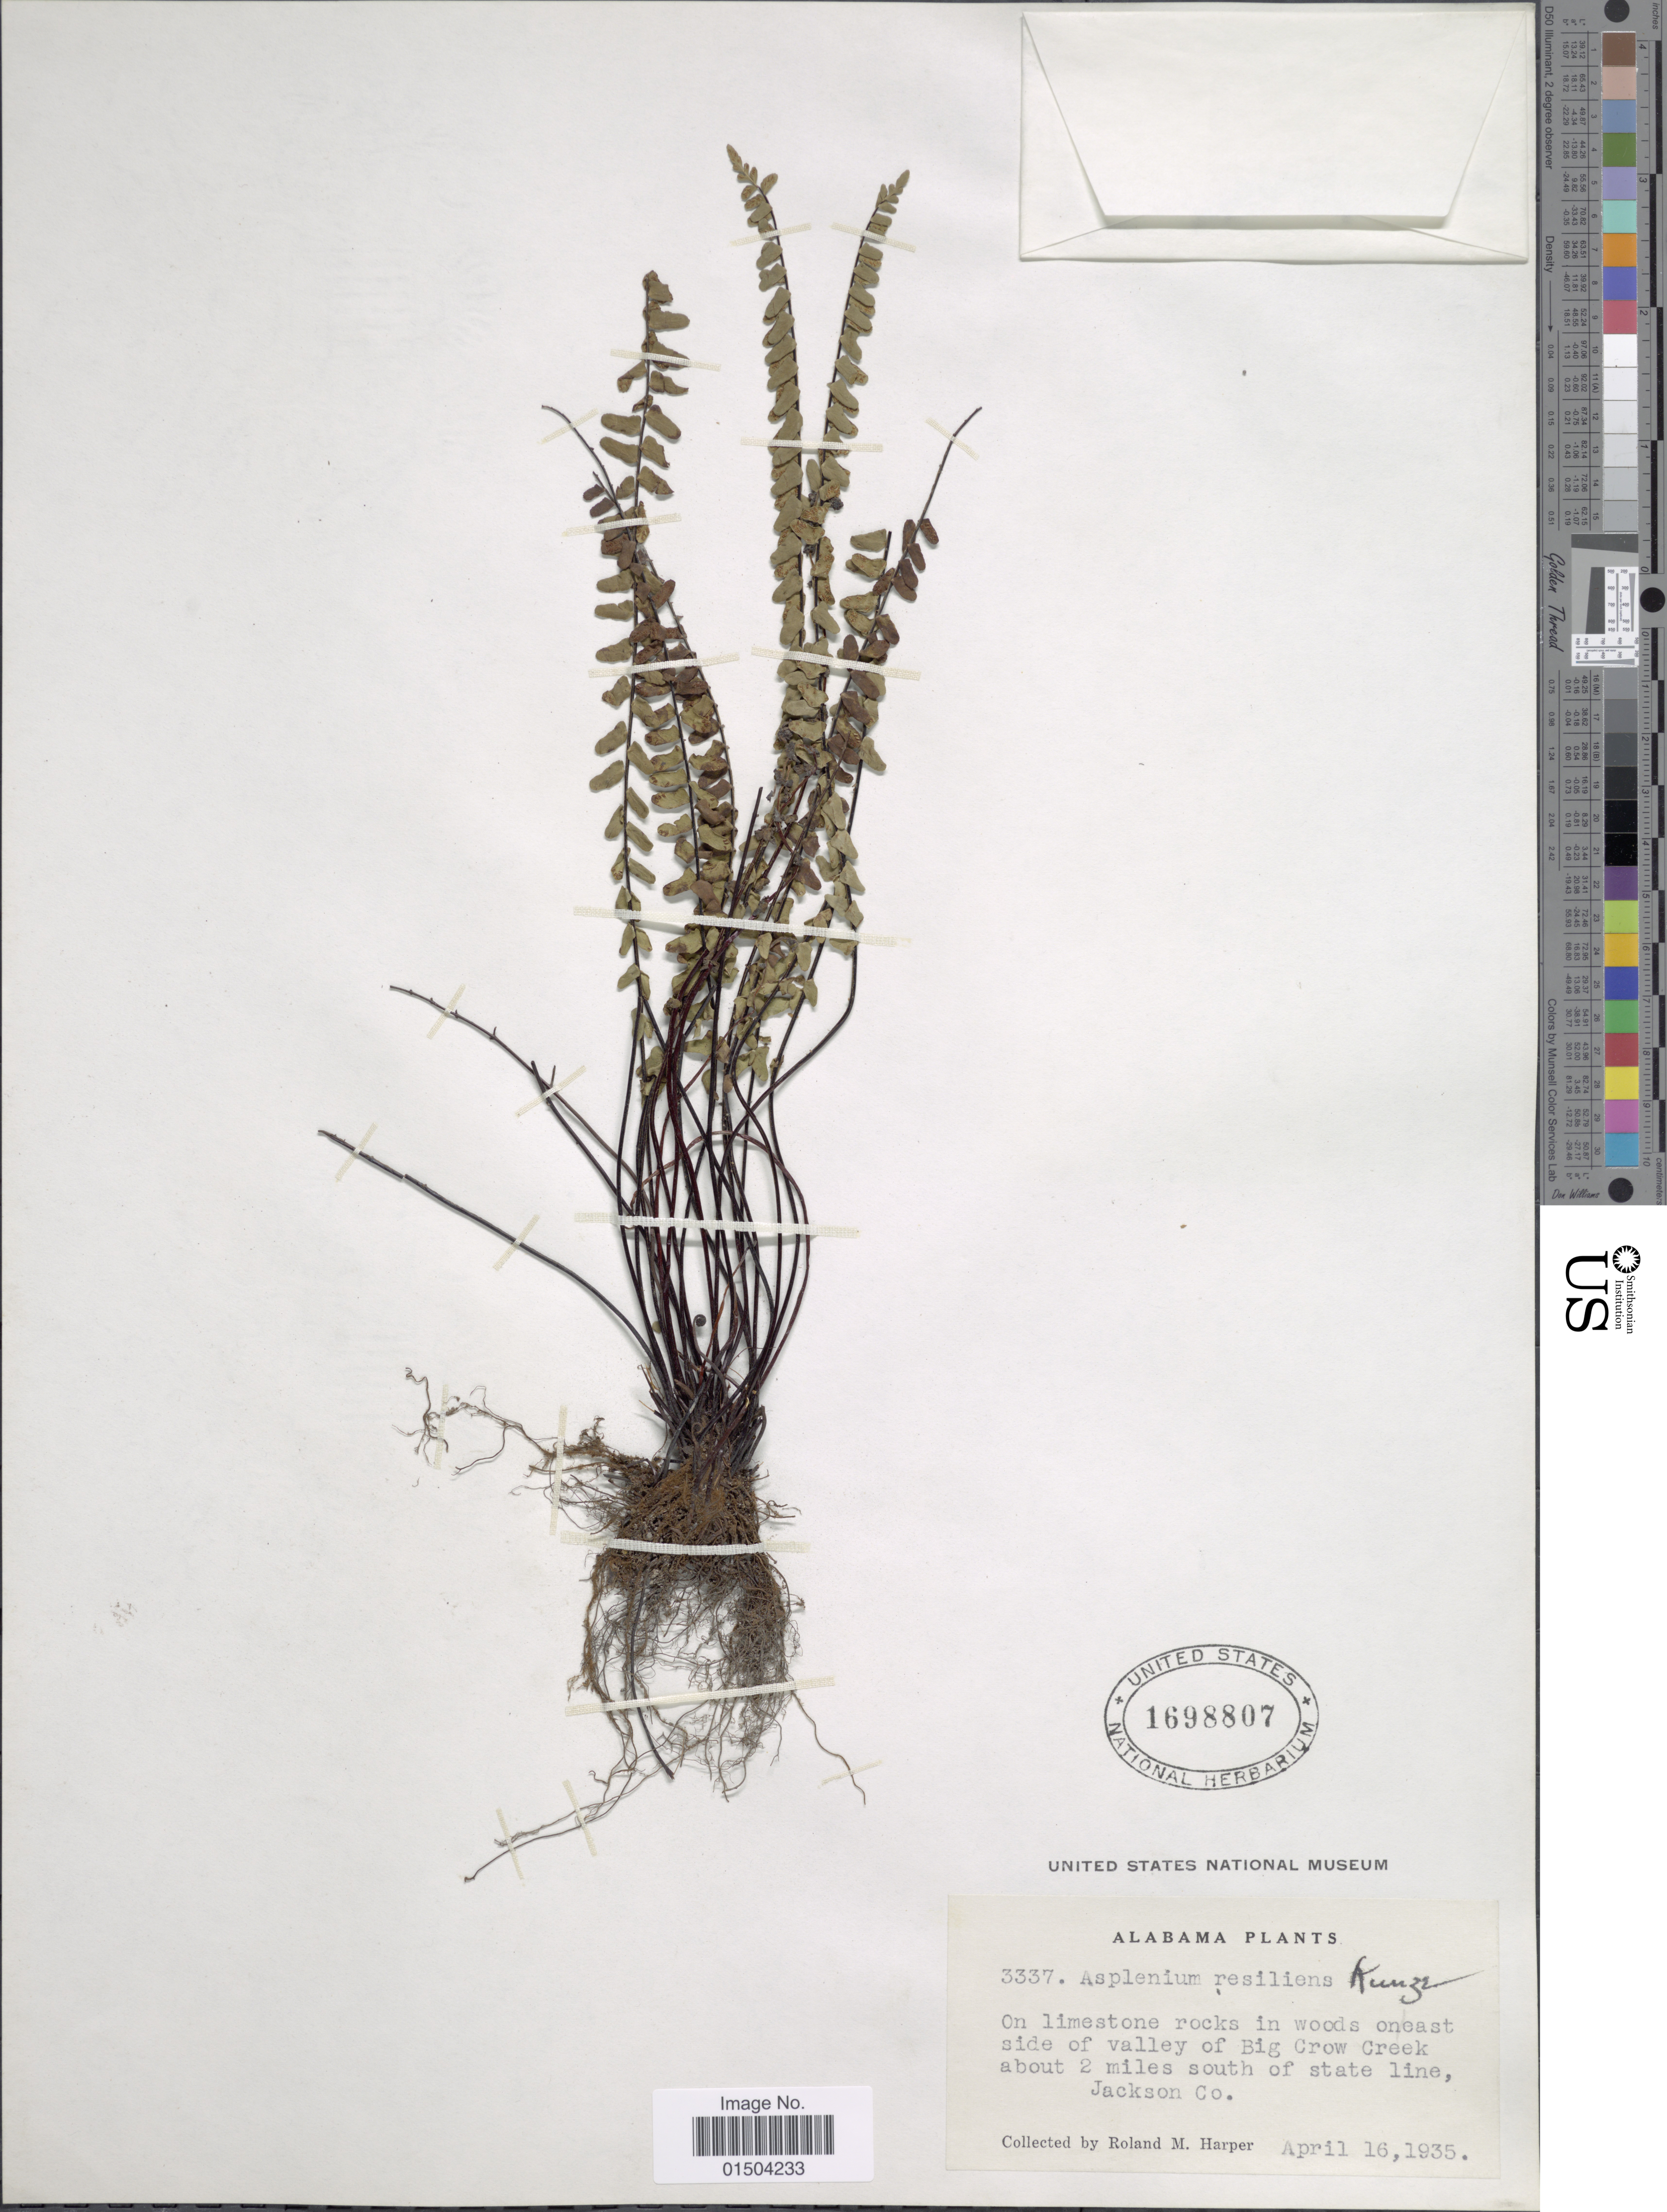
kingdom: Plantae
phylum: Tracheophyta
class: Polypodiopsida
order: Polypodiales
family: Aspleniaceae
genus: Asplenium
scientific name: Asplenium resiliens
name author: Kunze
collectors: R. M. Harper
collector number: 3337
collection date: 1935-04-16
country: United States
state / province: Alabama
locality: On limestone rocks in woods on east side of valley of Big Crow Creek about 2 miles south of state line, Jackson Co.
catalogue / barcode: US 1698807